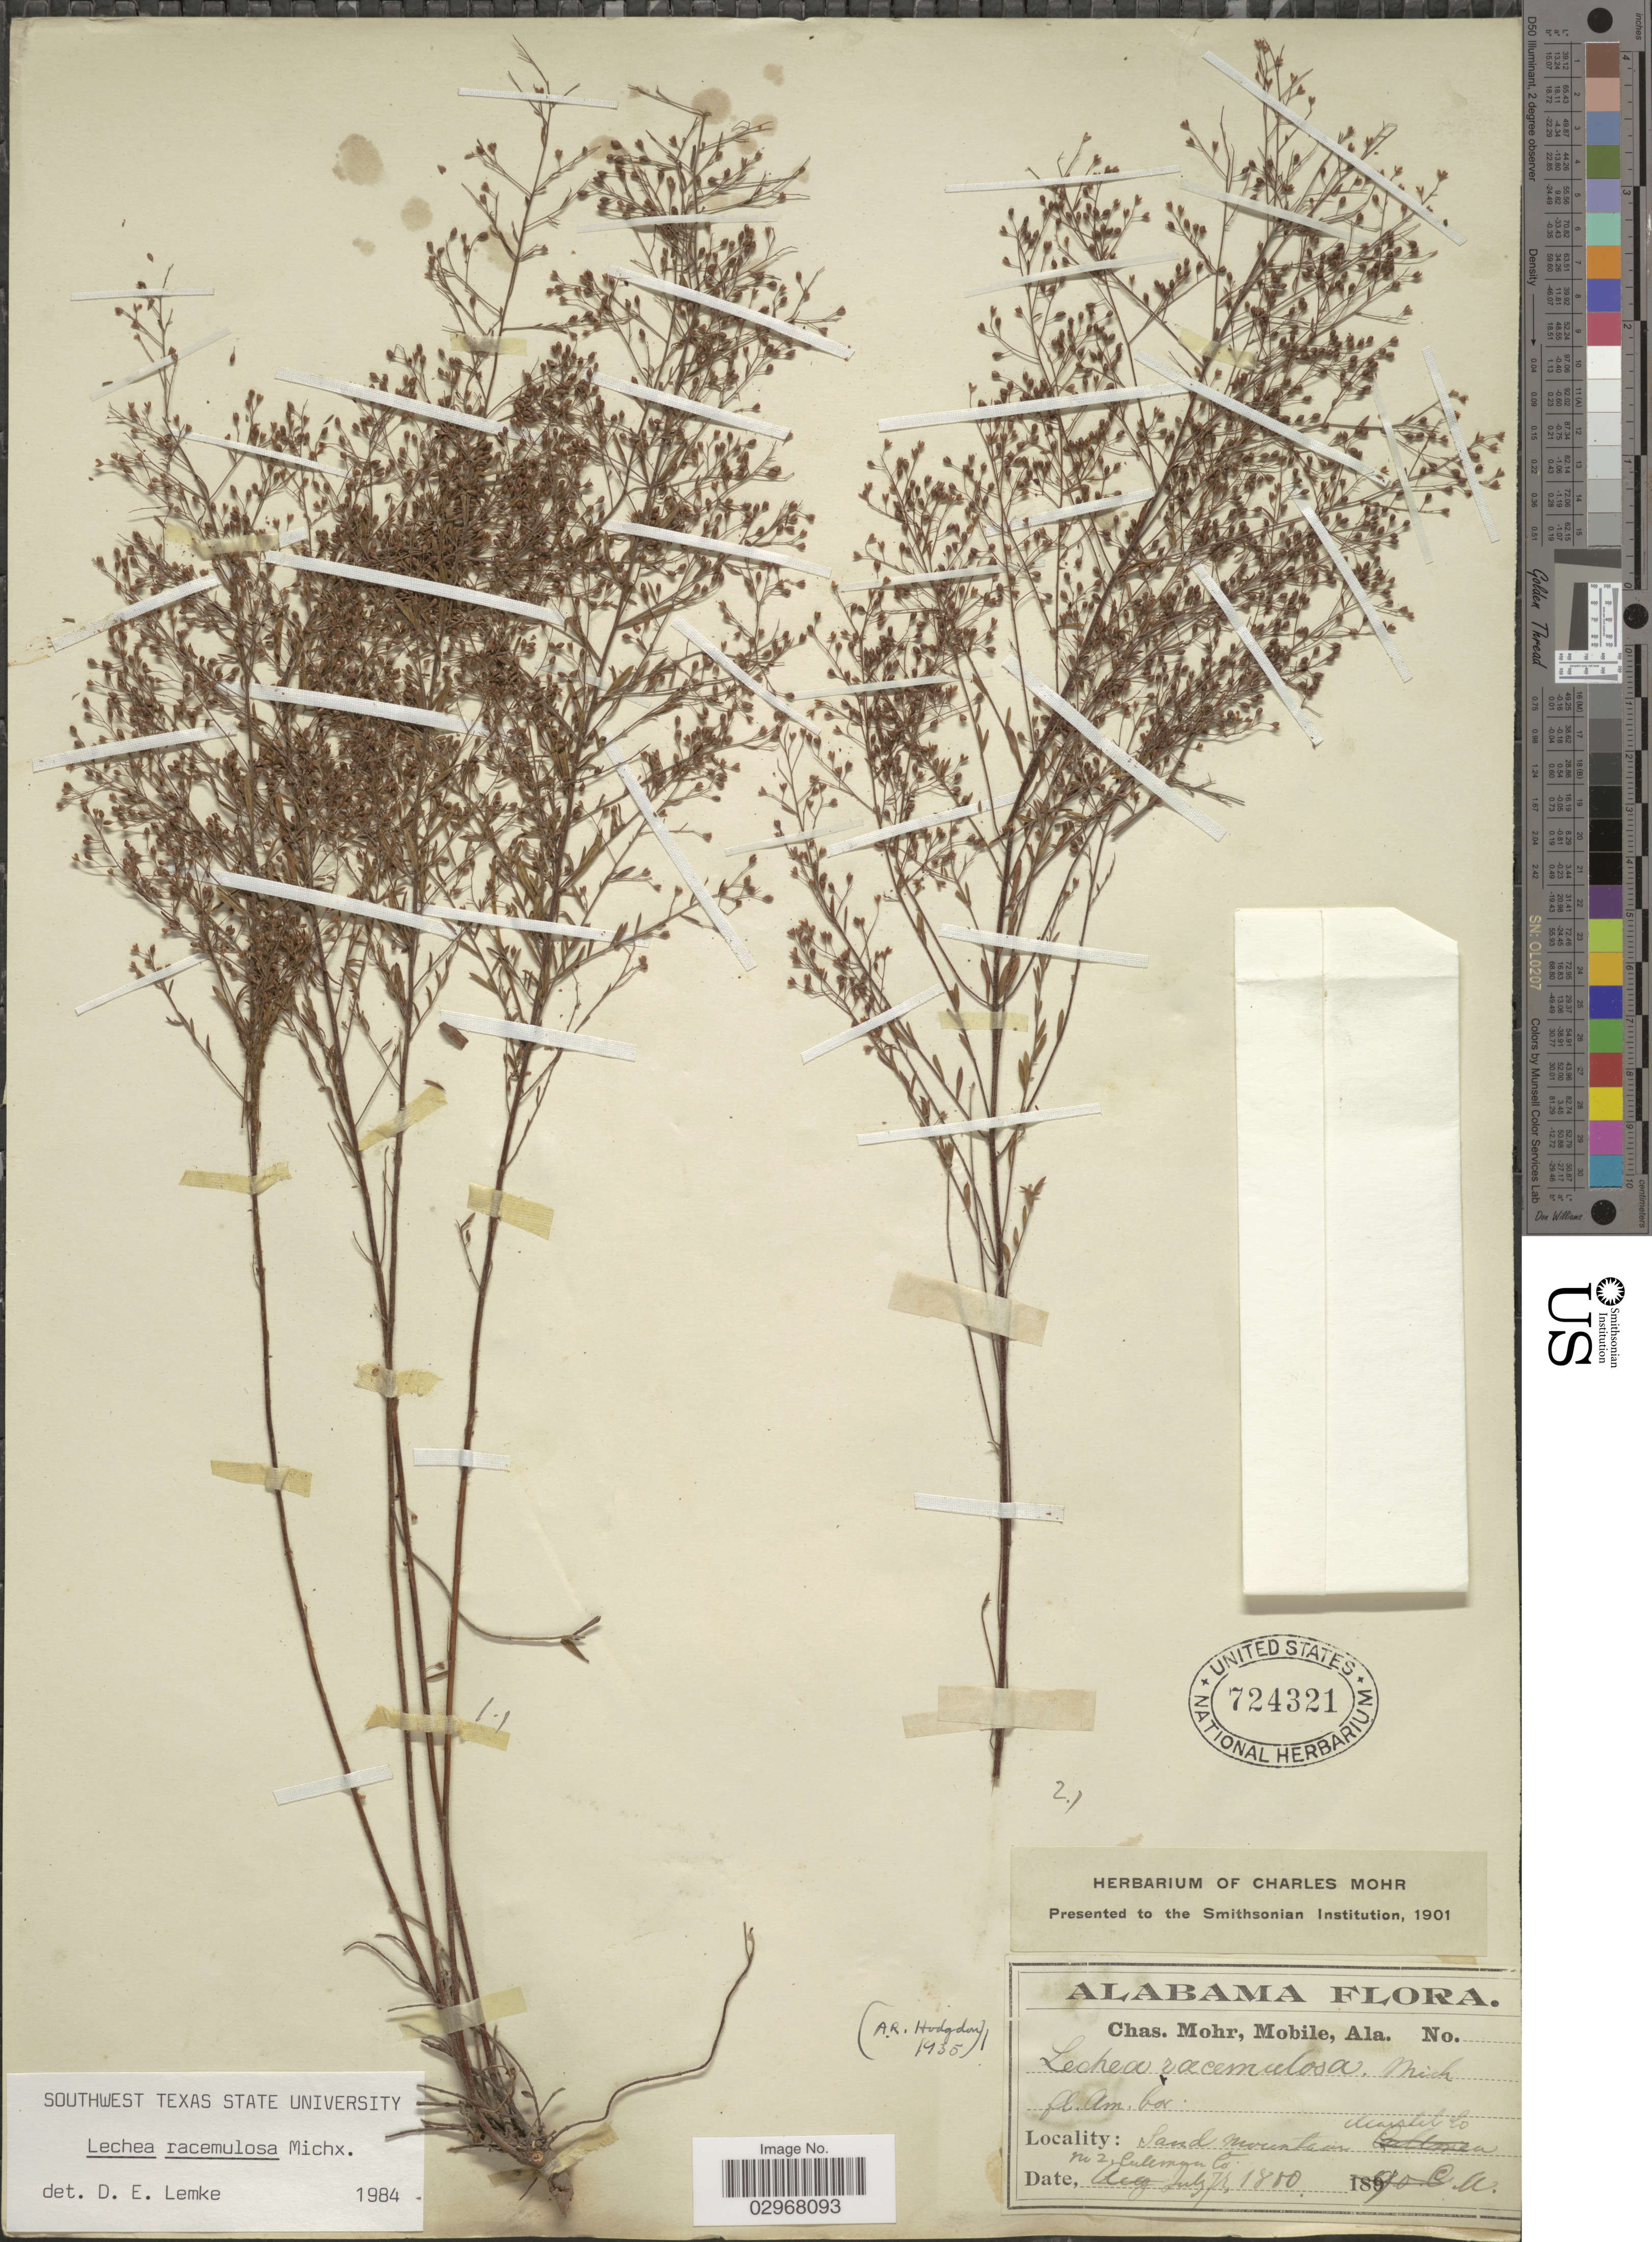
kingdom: Plantae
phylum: Tracheophyta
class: Magnoliopsida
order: Malvales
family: Cistaceae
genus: Lechea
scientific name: Lechea racemulosa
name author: Michx.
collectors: C. T. Mohr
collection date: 1880-07-07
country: United States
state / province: Alabama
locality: Marstel Co nr 2. Cullman Co.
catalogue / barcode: US 724321